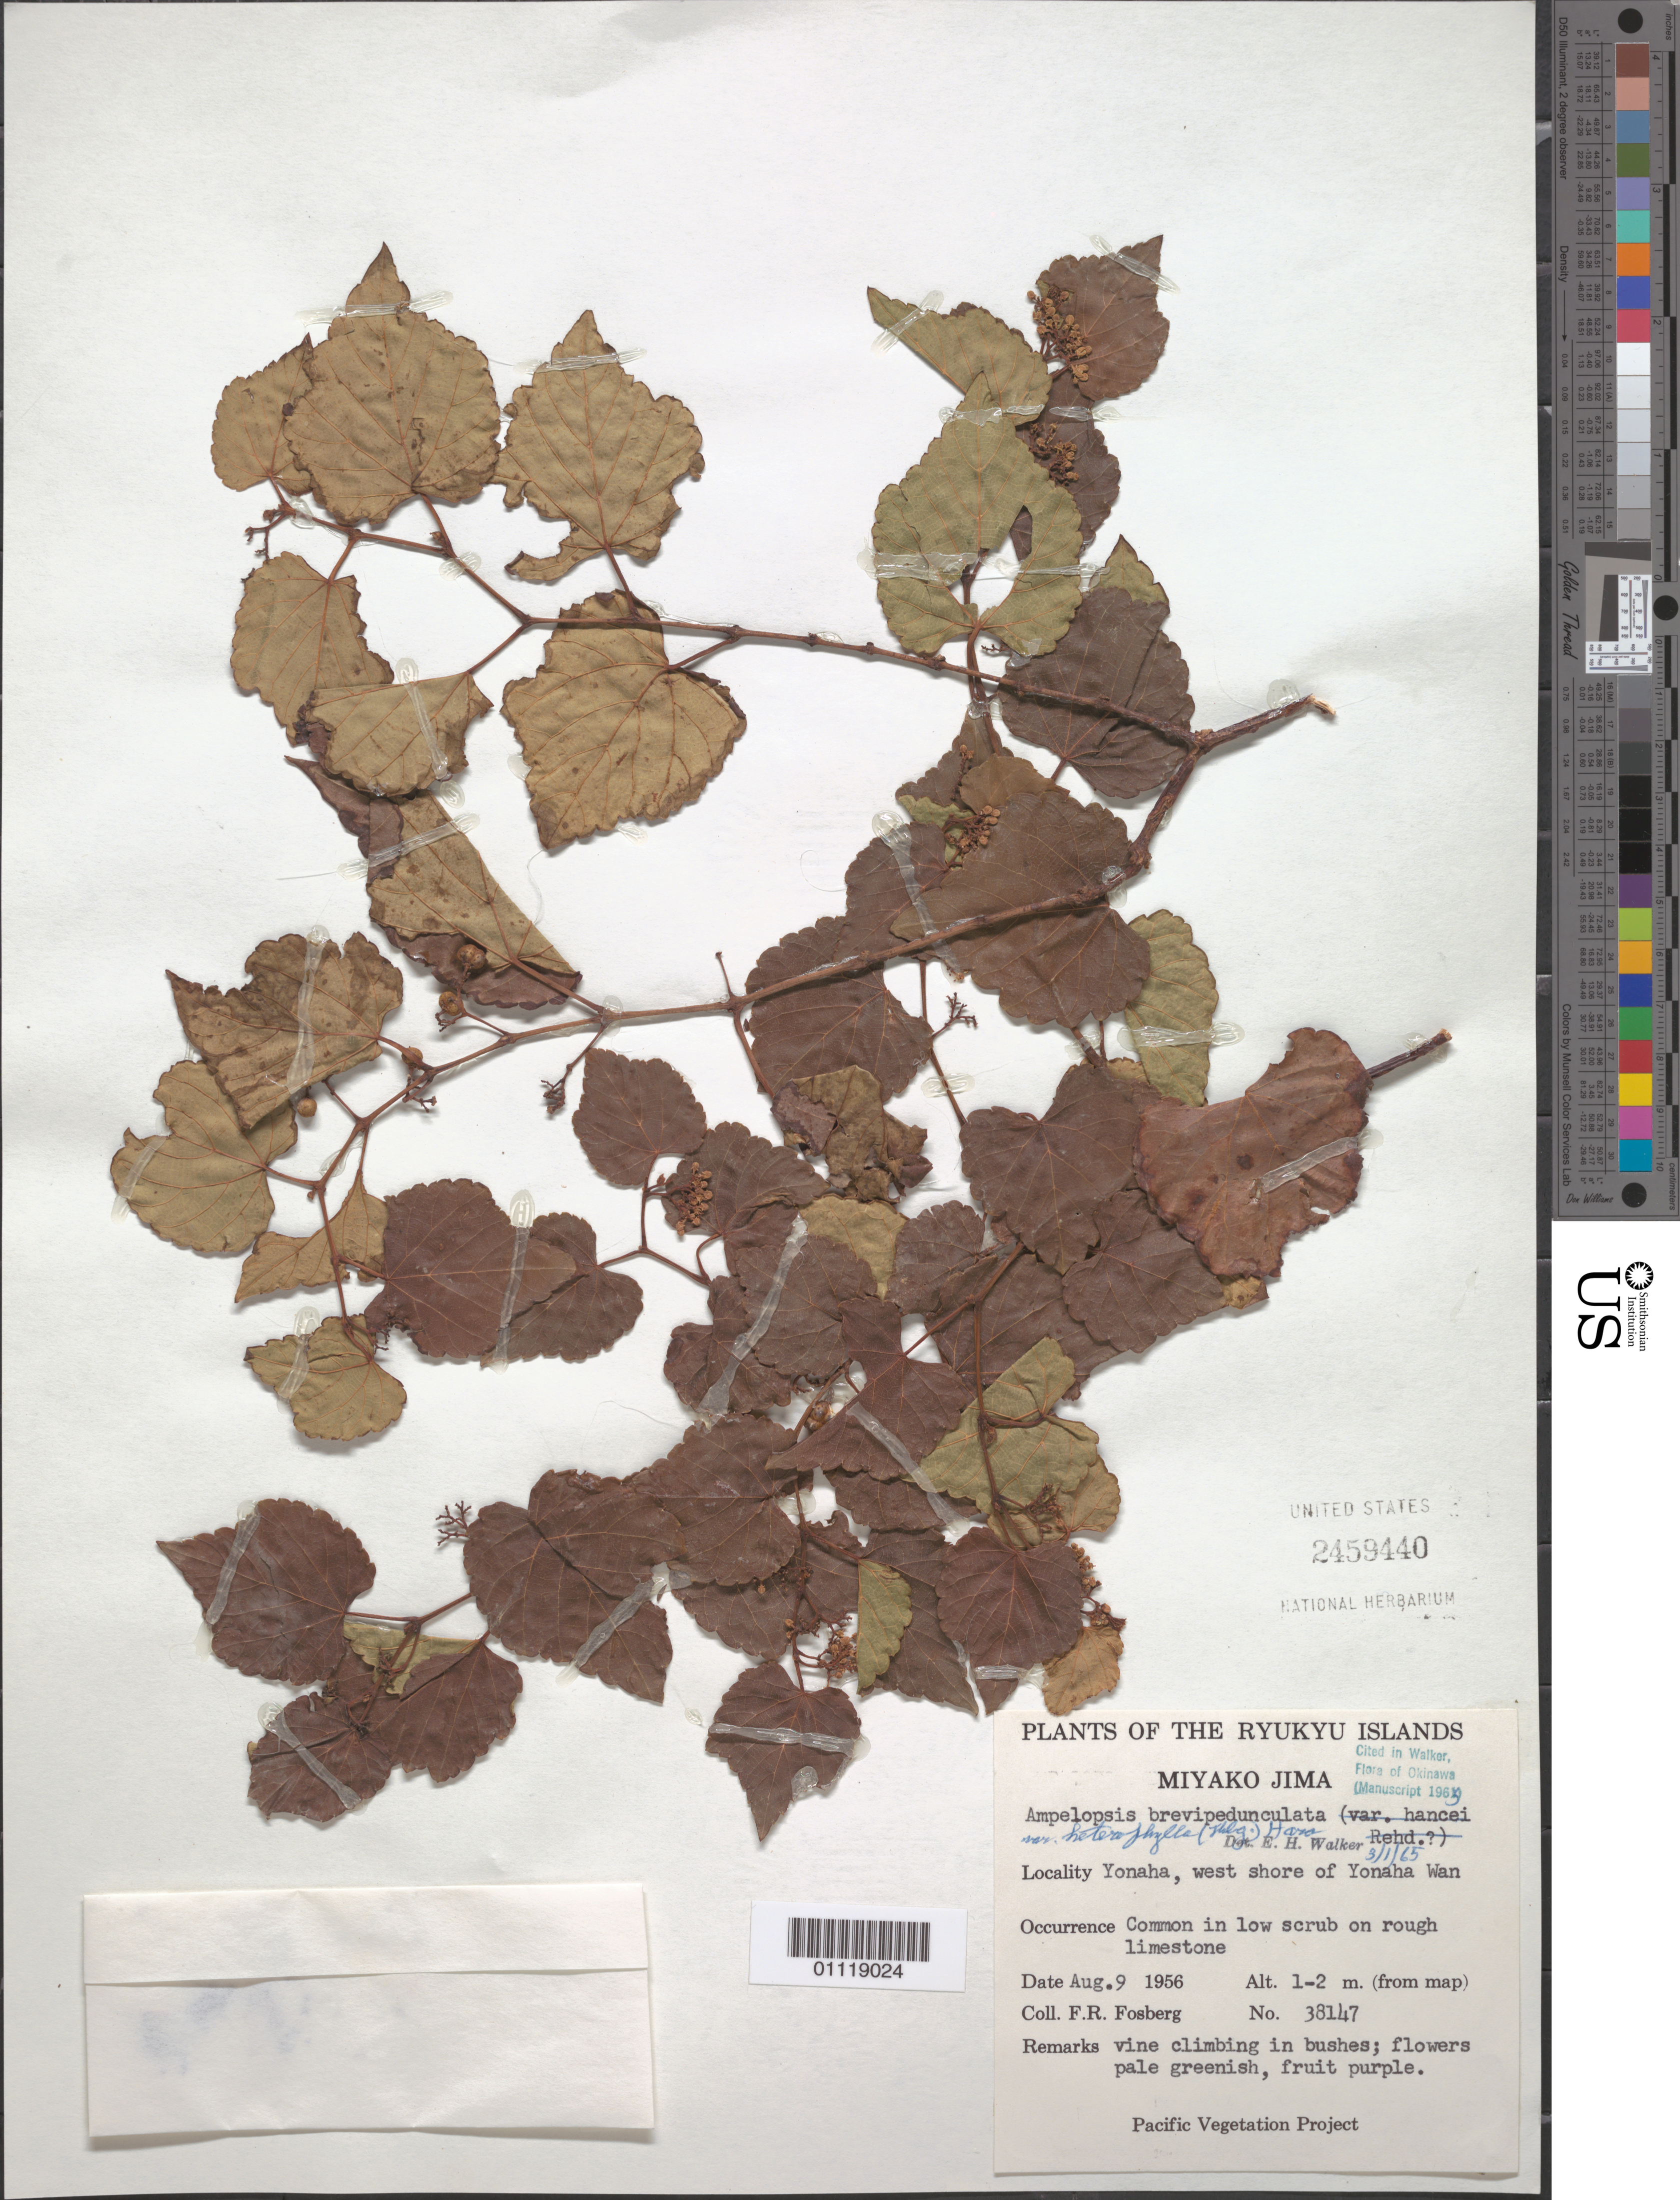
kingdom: Plantae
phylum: Tracheophyta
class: Magnoliopsida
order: Vitales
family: Vitaceae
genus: Ampelopsis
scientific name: Ampelopsis brevipedunculata var. heterophylla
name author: (Thunb.) H. Hara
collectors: F. R. Fosberg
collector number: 38147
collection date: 1956-08-09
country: Japan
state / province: Okinawa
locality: Ryukyu Islands; Miyako Jima. Yonaha, W shore of Yonaha Wan.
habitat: Low scrub on rough limestone. Vine, climbing in bushes.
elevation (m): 1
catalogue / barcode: US 2459440